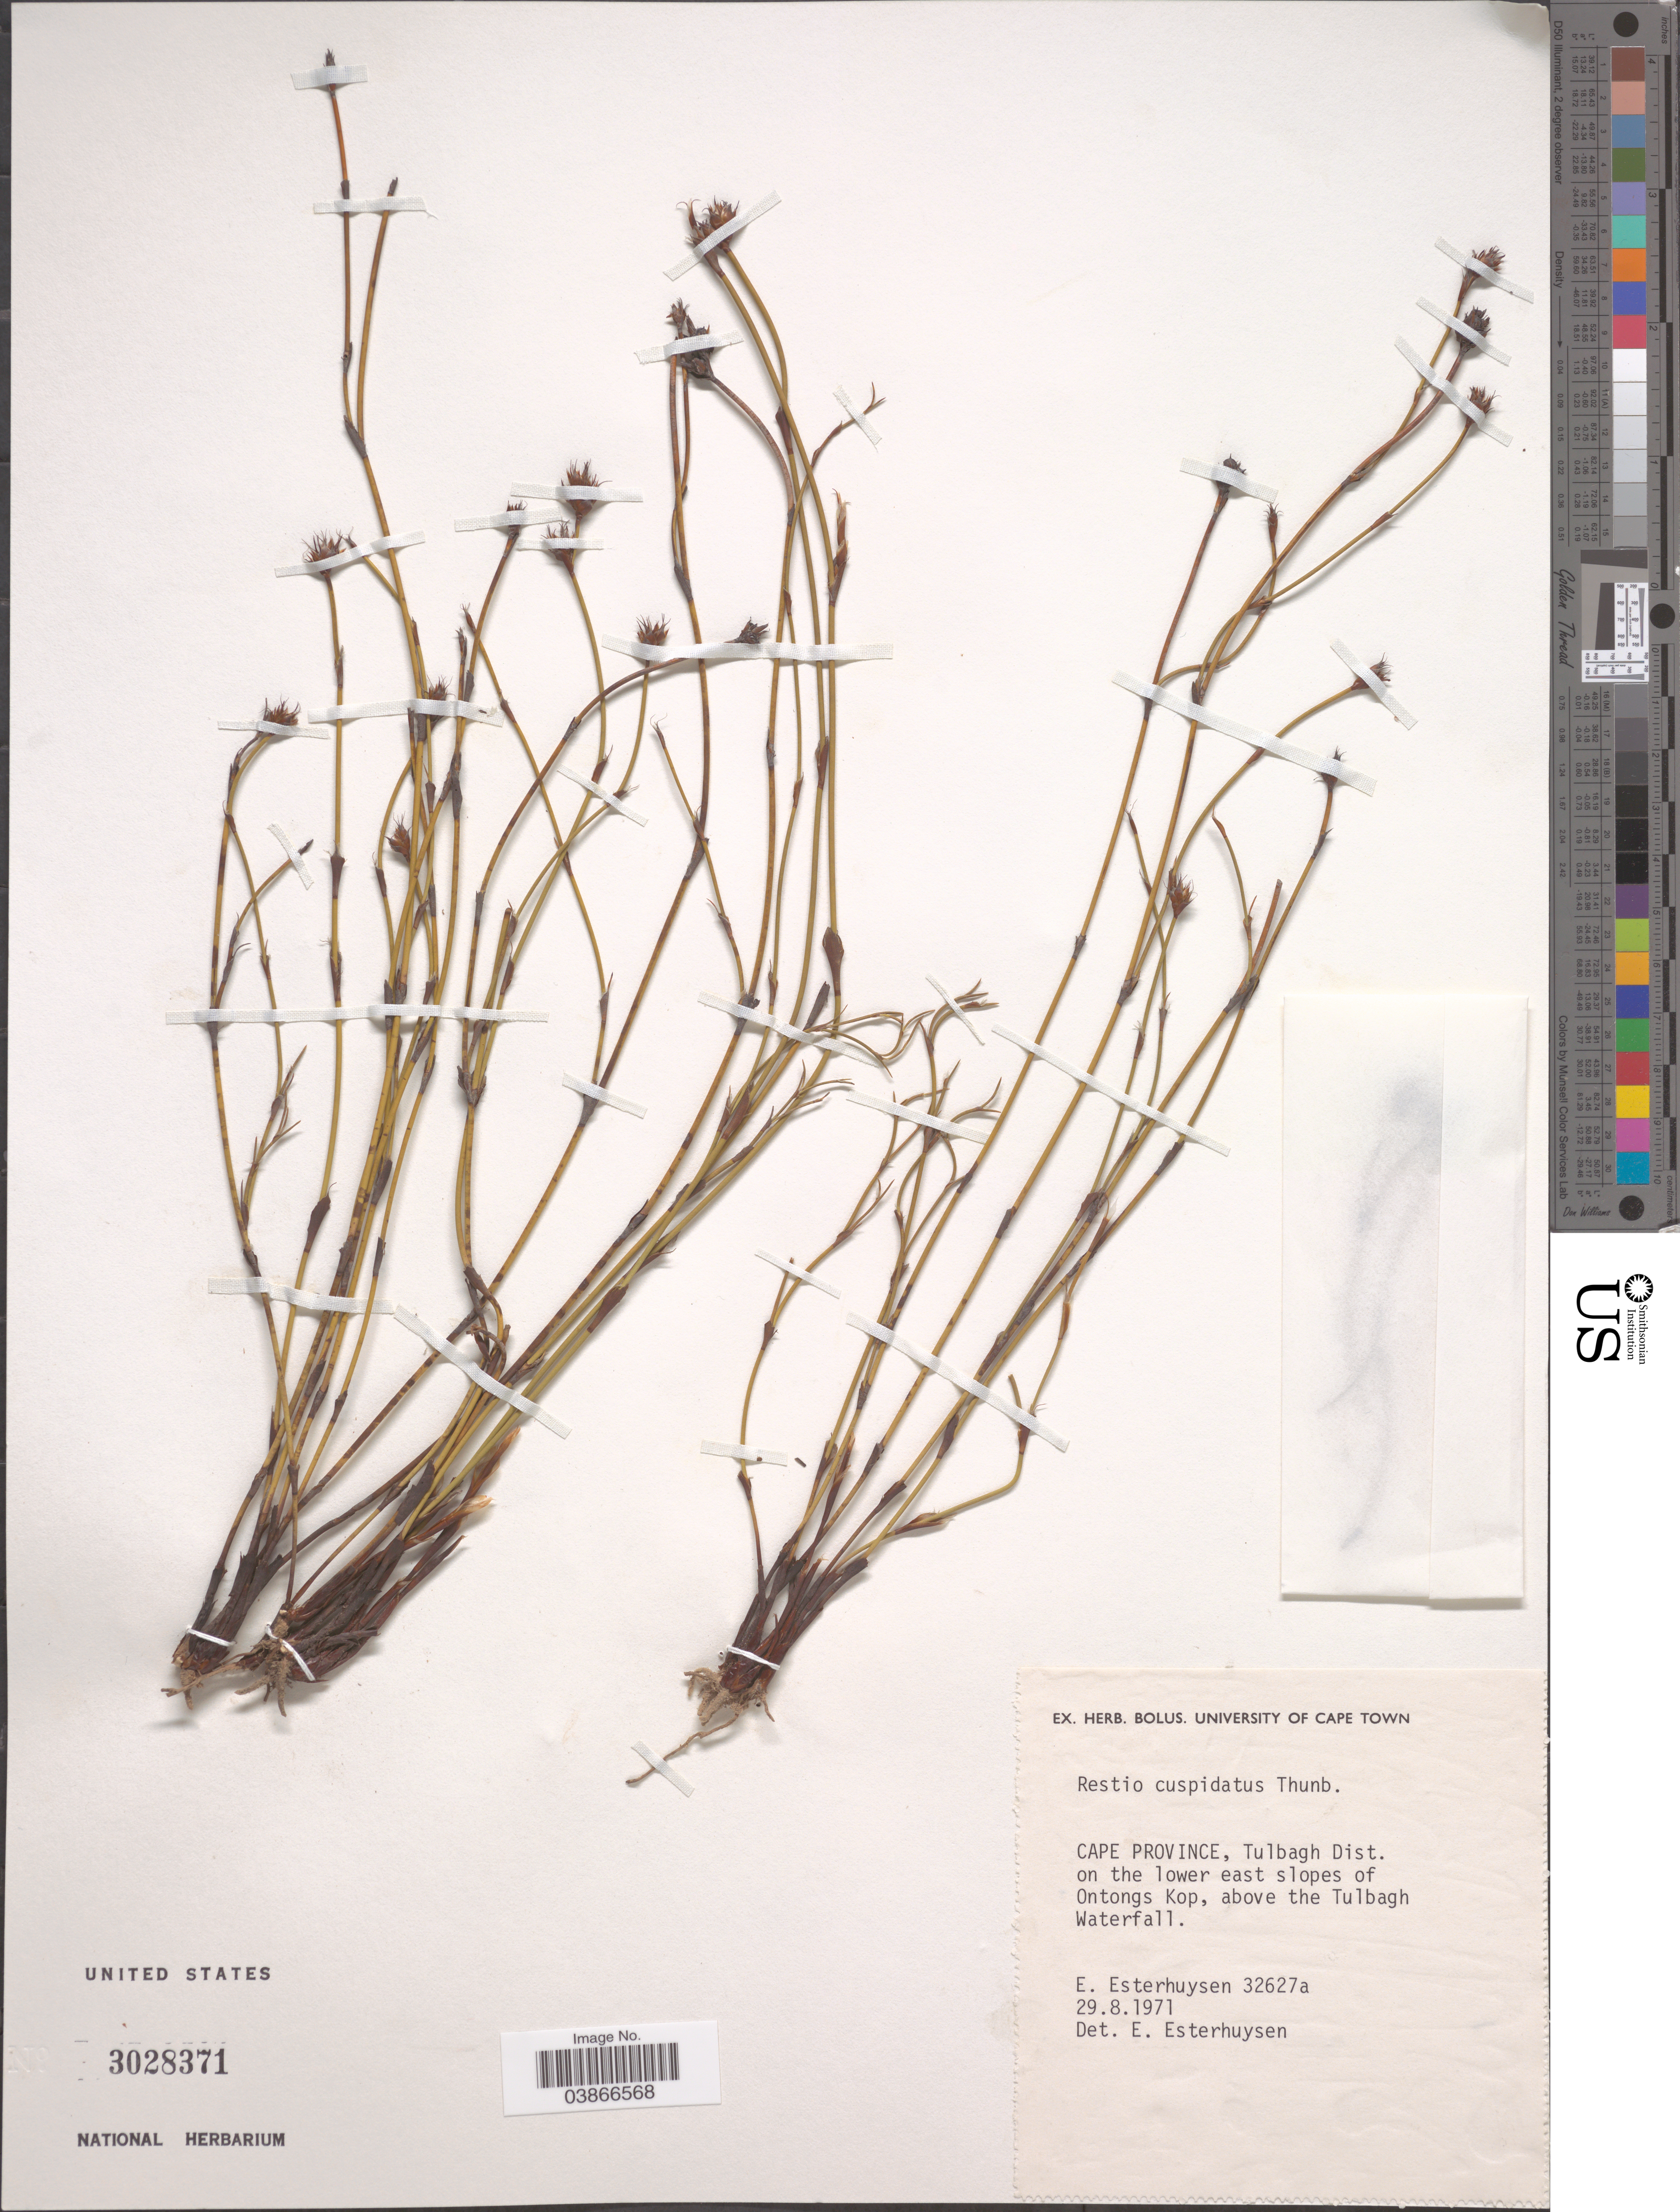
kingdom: Plantae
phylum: Tracheophyta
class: Liliopsida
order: Poales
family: Restionaceae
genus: Restio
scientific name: Restio cuspidatus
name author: Thunb.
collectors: E. E. Esterhuysen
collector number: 32627a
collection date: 1971-08-29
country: South Africa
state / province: Western Cape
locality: Tulbagh Dist. on the lower east slopes of Ontongs Kop, above the Tulbagh Waterfall.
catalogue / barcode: US 3028371